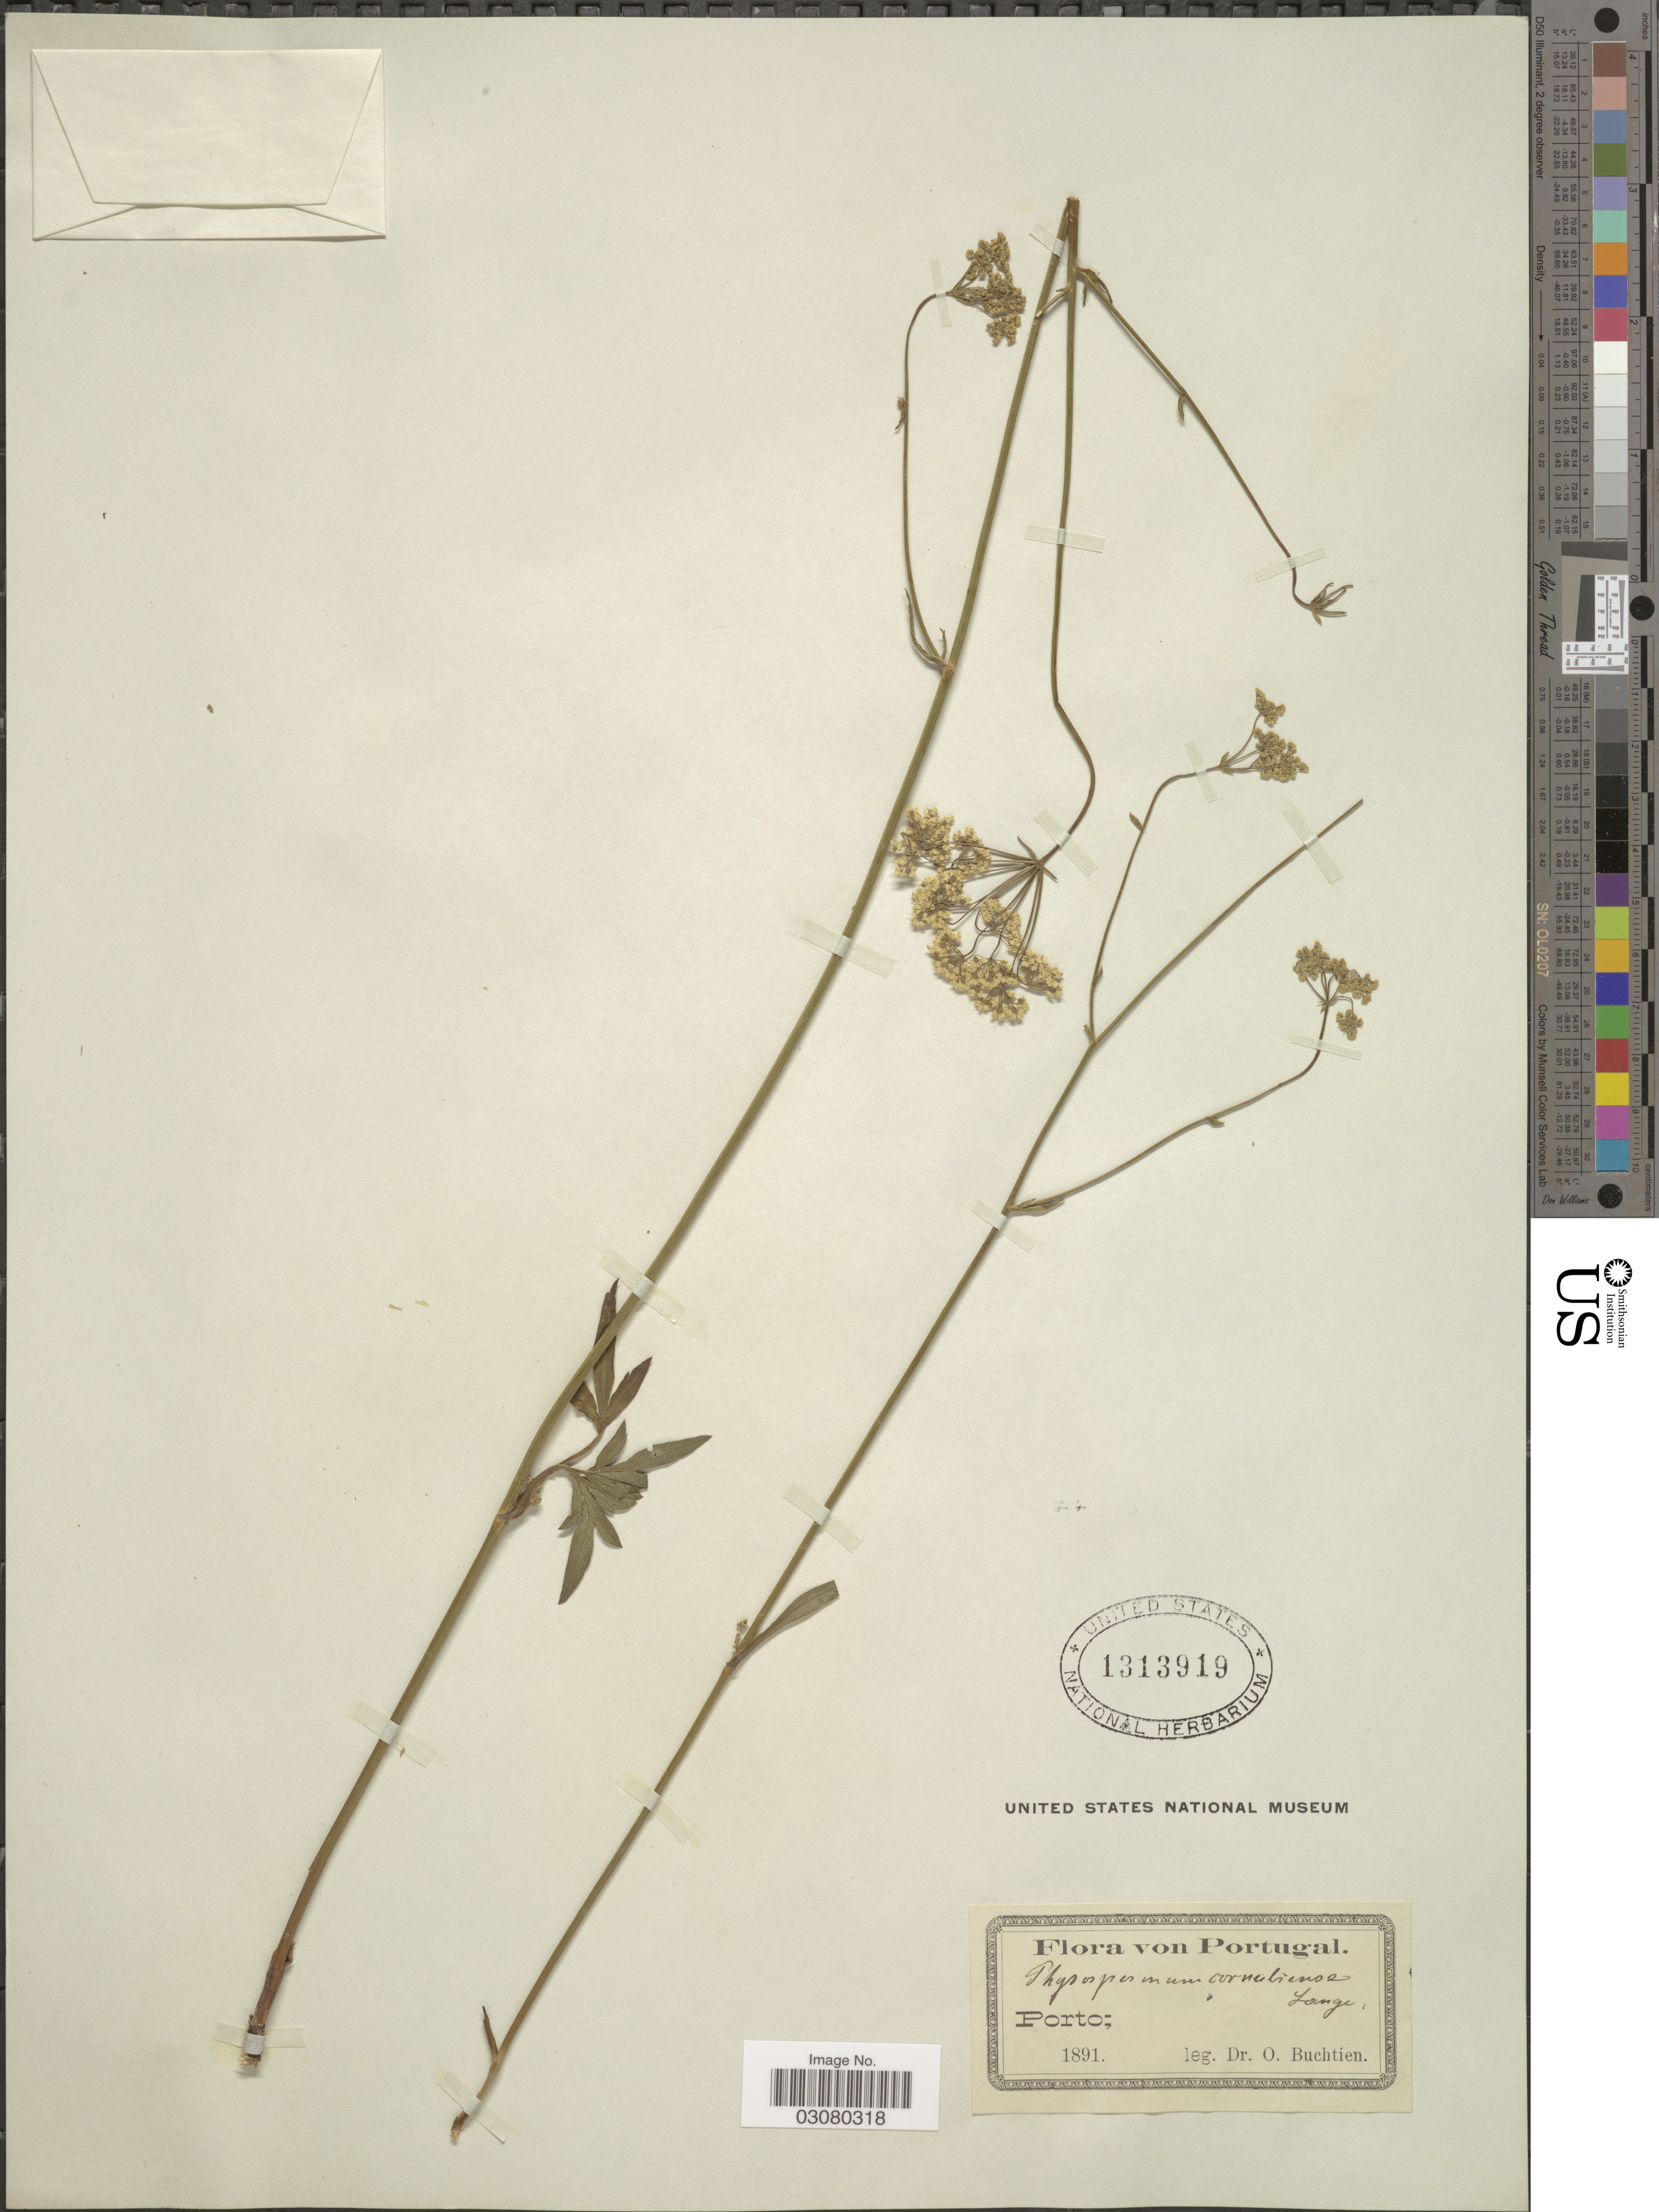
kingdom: Plantae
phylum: Tracheophyta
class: Magnoliopsida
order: Apiales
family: Apiaceae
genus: Physospermum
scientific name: Physospermum cornubiense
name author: (L.) DC.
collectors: O. Buchtien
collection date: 1891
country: Portugal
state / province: Porto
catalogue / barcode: US 1313919